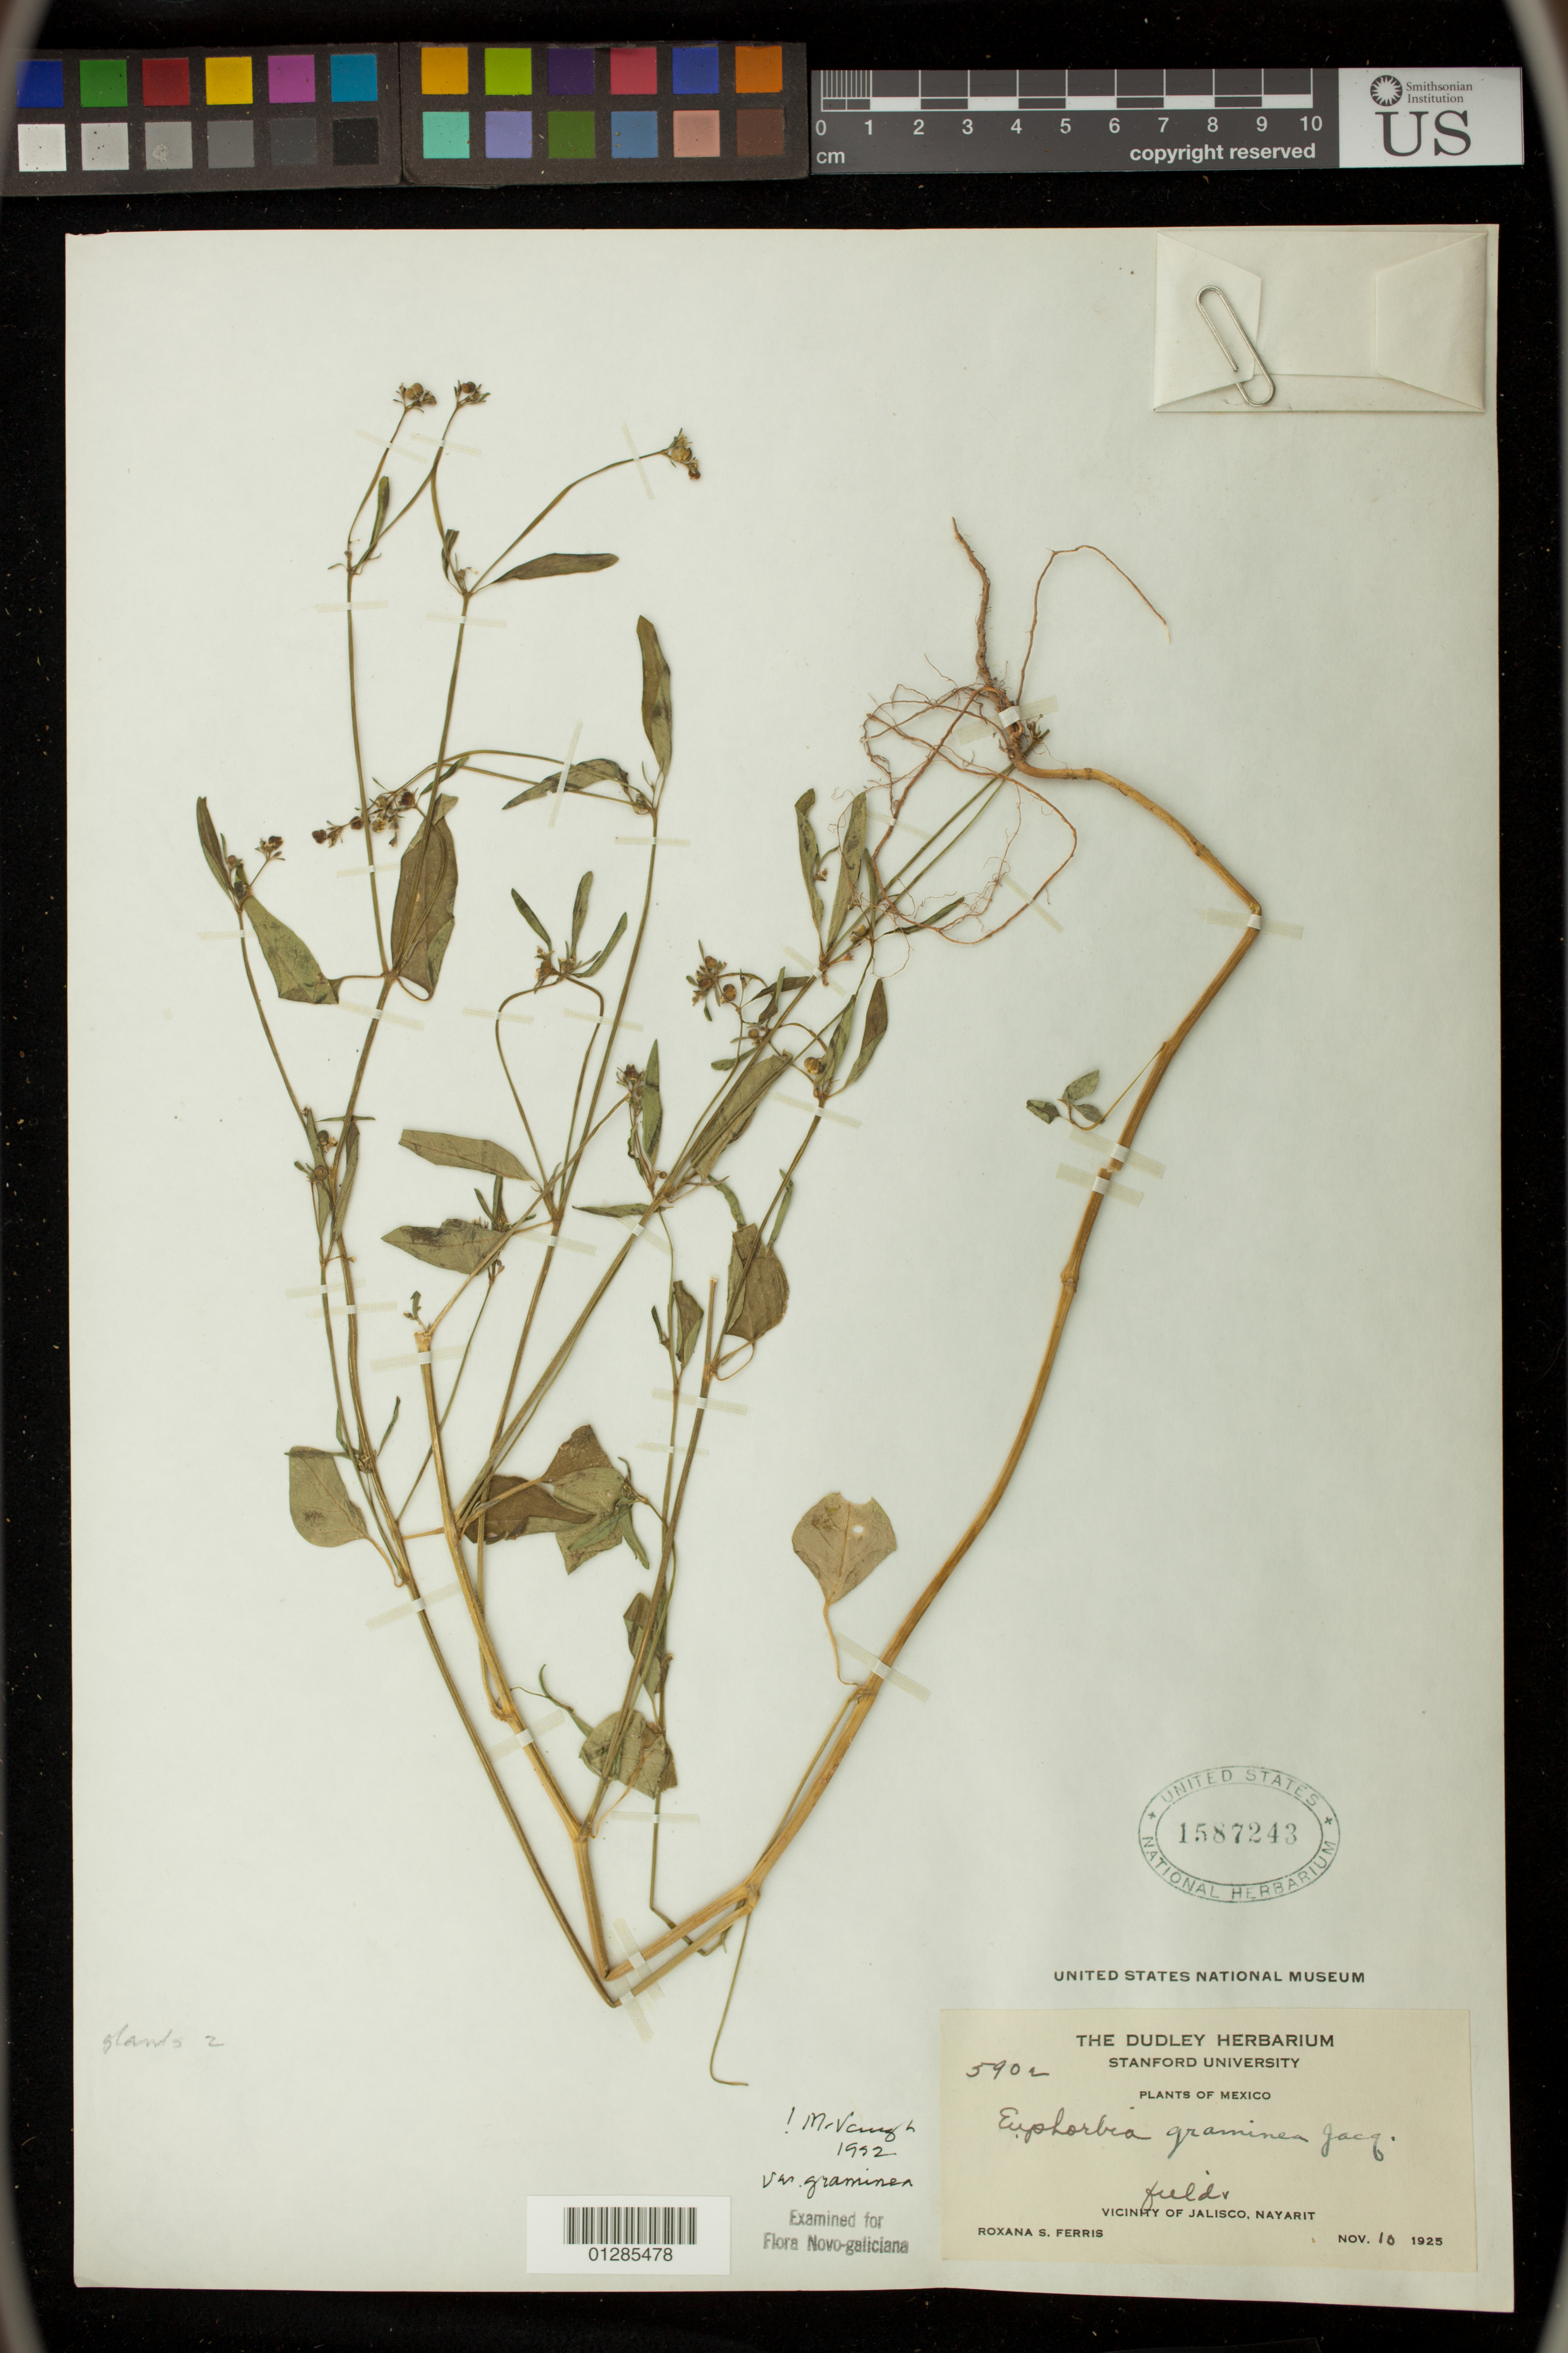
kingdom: Plantae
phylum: Tracheophyta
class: Magnoliopsida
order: Malpighiales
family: Euphorbiaceae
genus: Euphorbia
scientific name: Euphorbia graminea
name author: Jacq.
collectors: R. S. Ferris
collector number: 5902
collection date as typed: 10 Nov 1925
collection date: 1925-11-10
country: Mexico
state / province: Nayarit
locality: Vicinity of Jalisco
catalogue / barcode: US 1587243